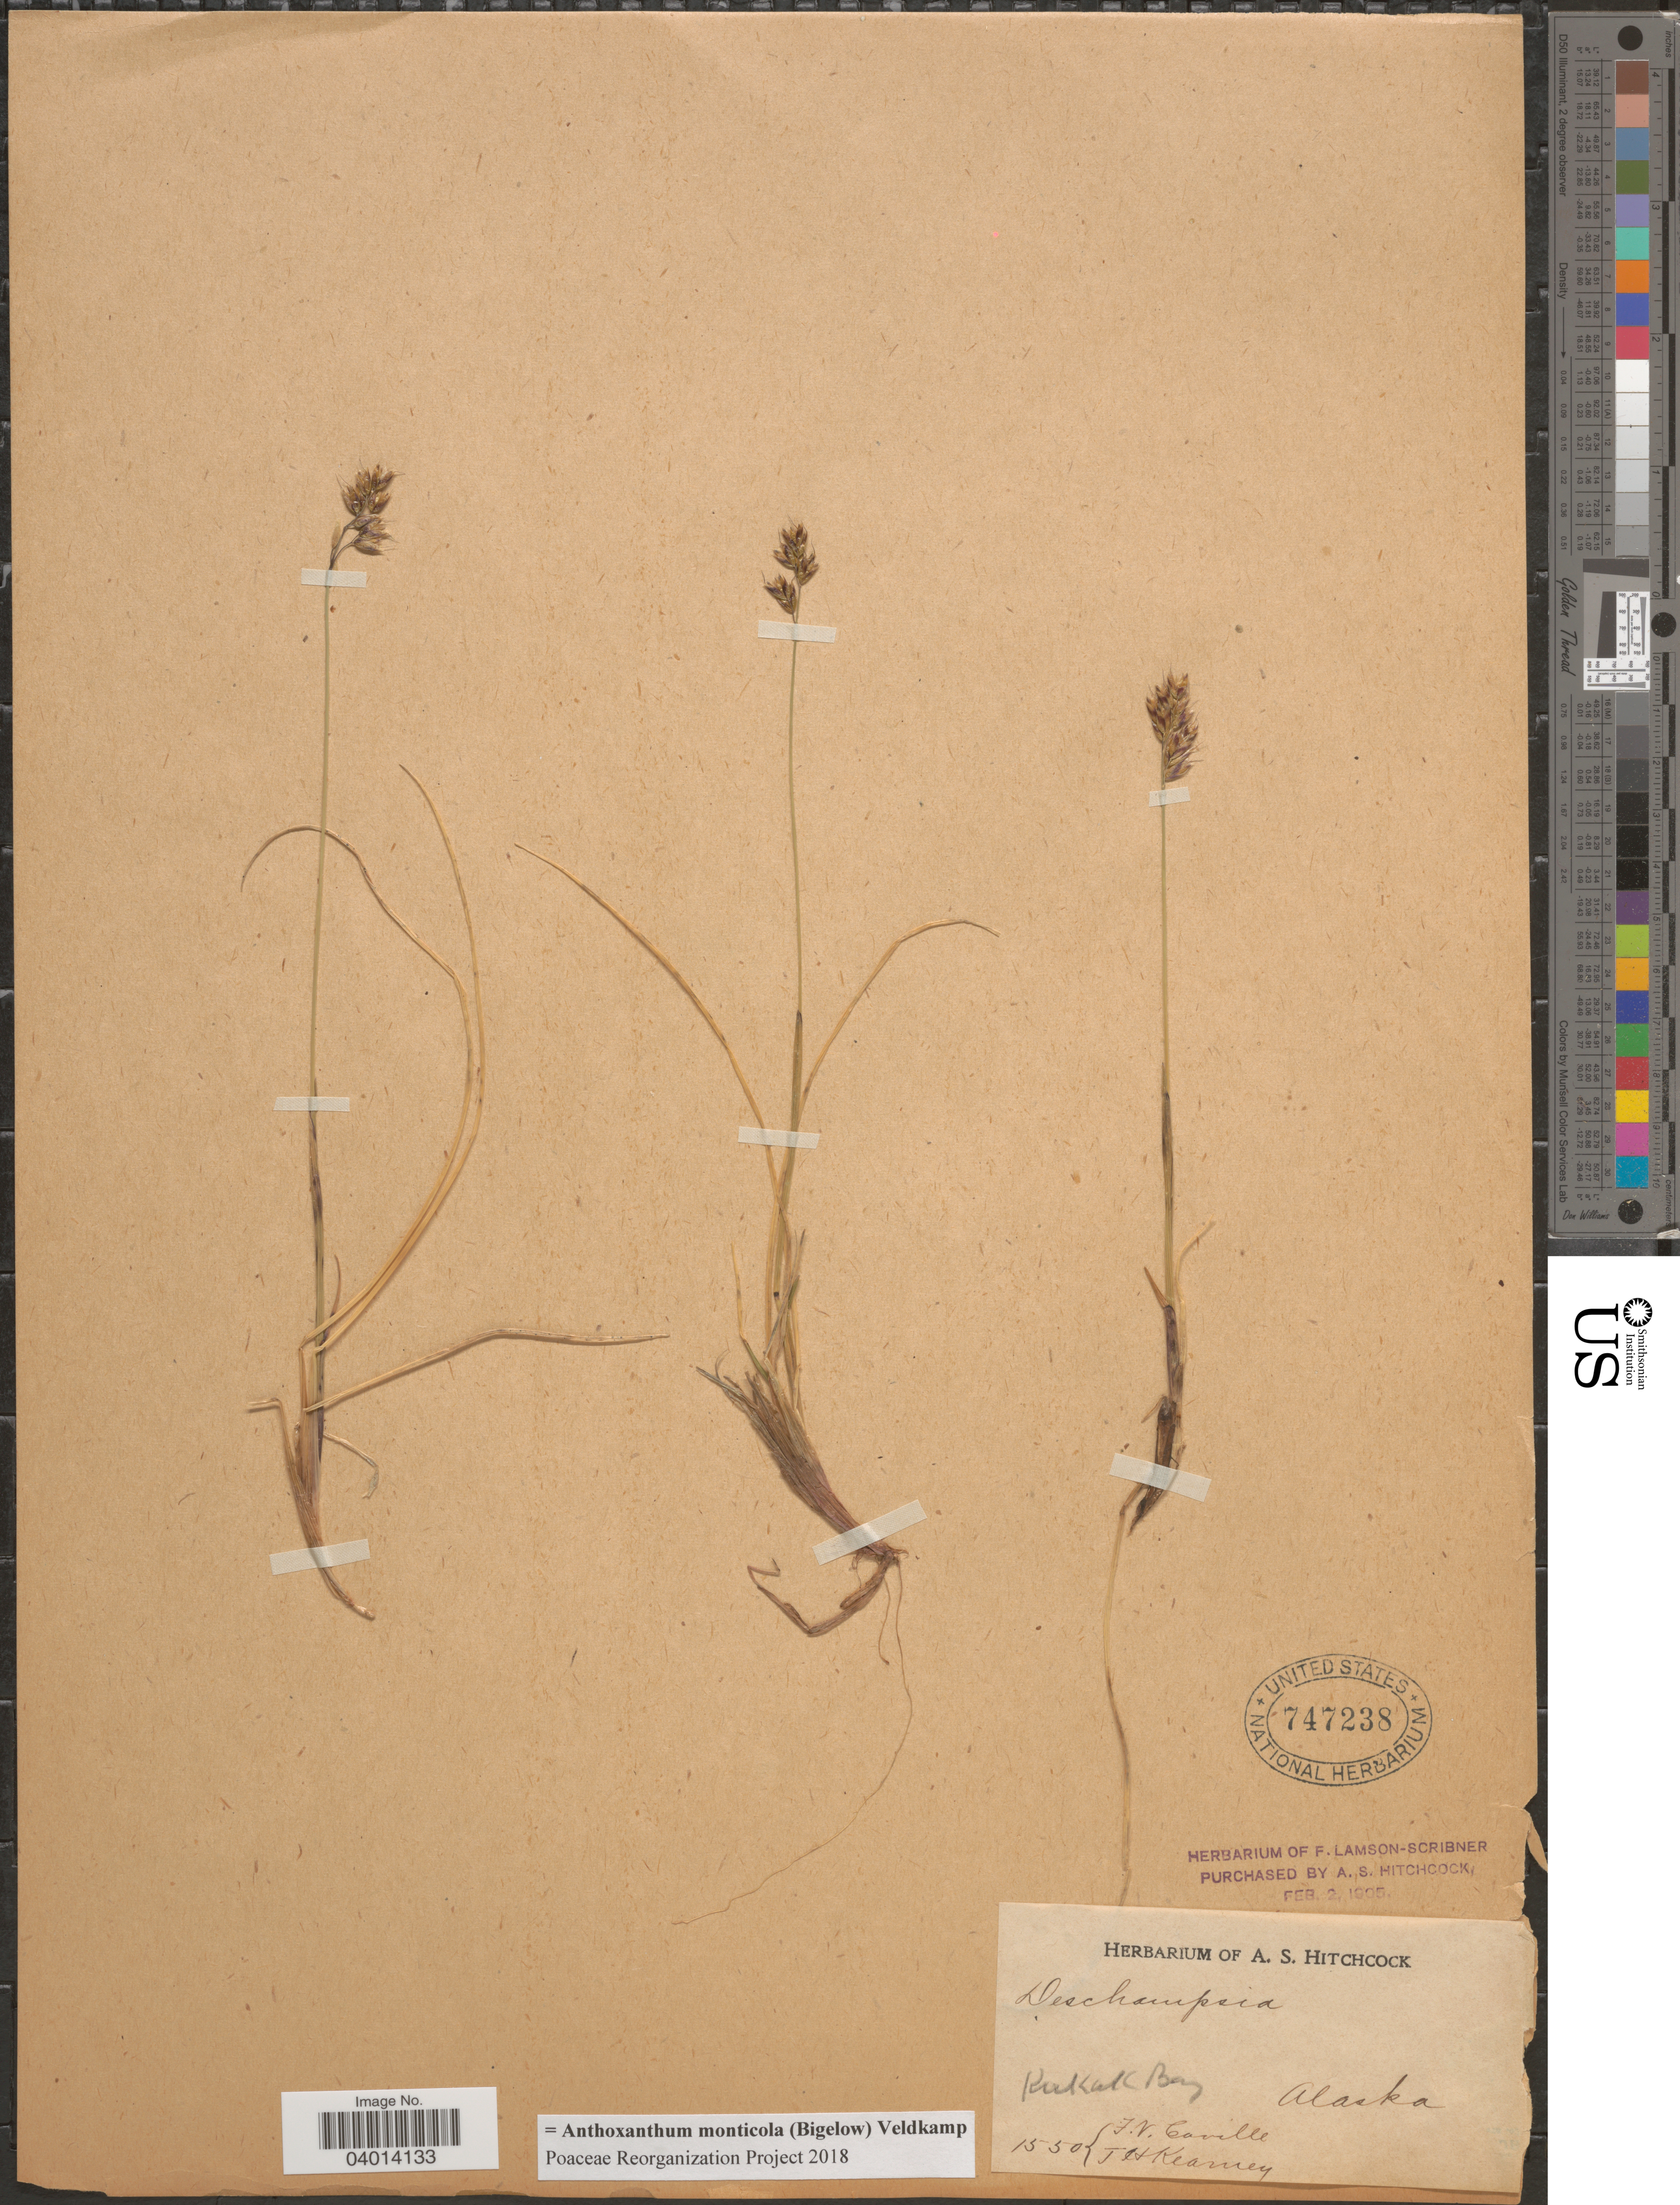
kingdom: Plantae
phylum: Tracheophyta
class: Liliopsida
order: Poales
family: Poaceae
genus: Anthoxanthum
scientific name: Anthoxanthum monticola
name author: (Bigelow) Veldkamp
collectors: F. V. Coville & T. H. Kearney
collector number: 1550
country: United States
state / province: Alaska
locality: Kukak Bay.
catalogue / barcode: US 747238